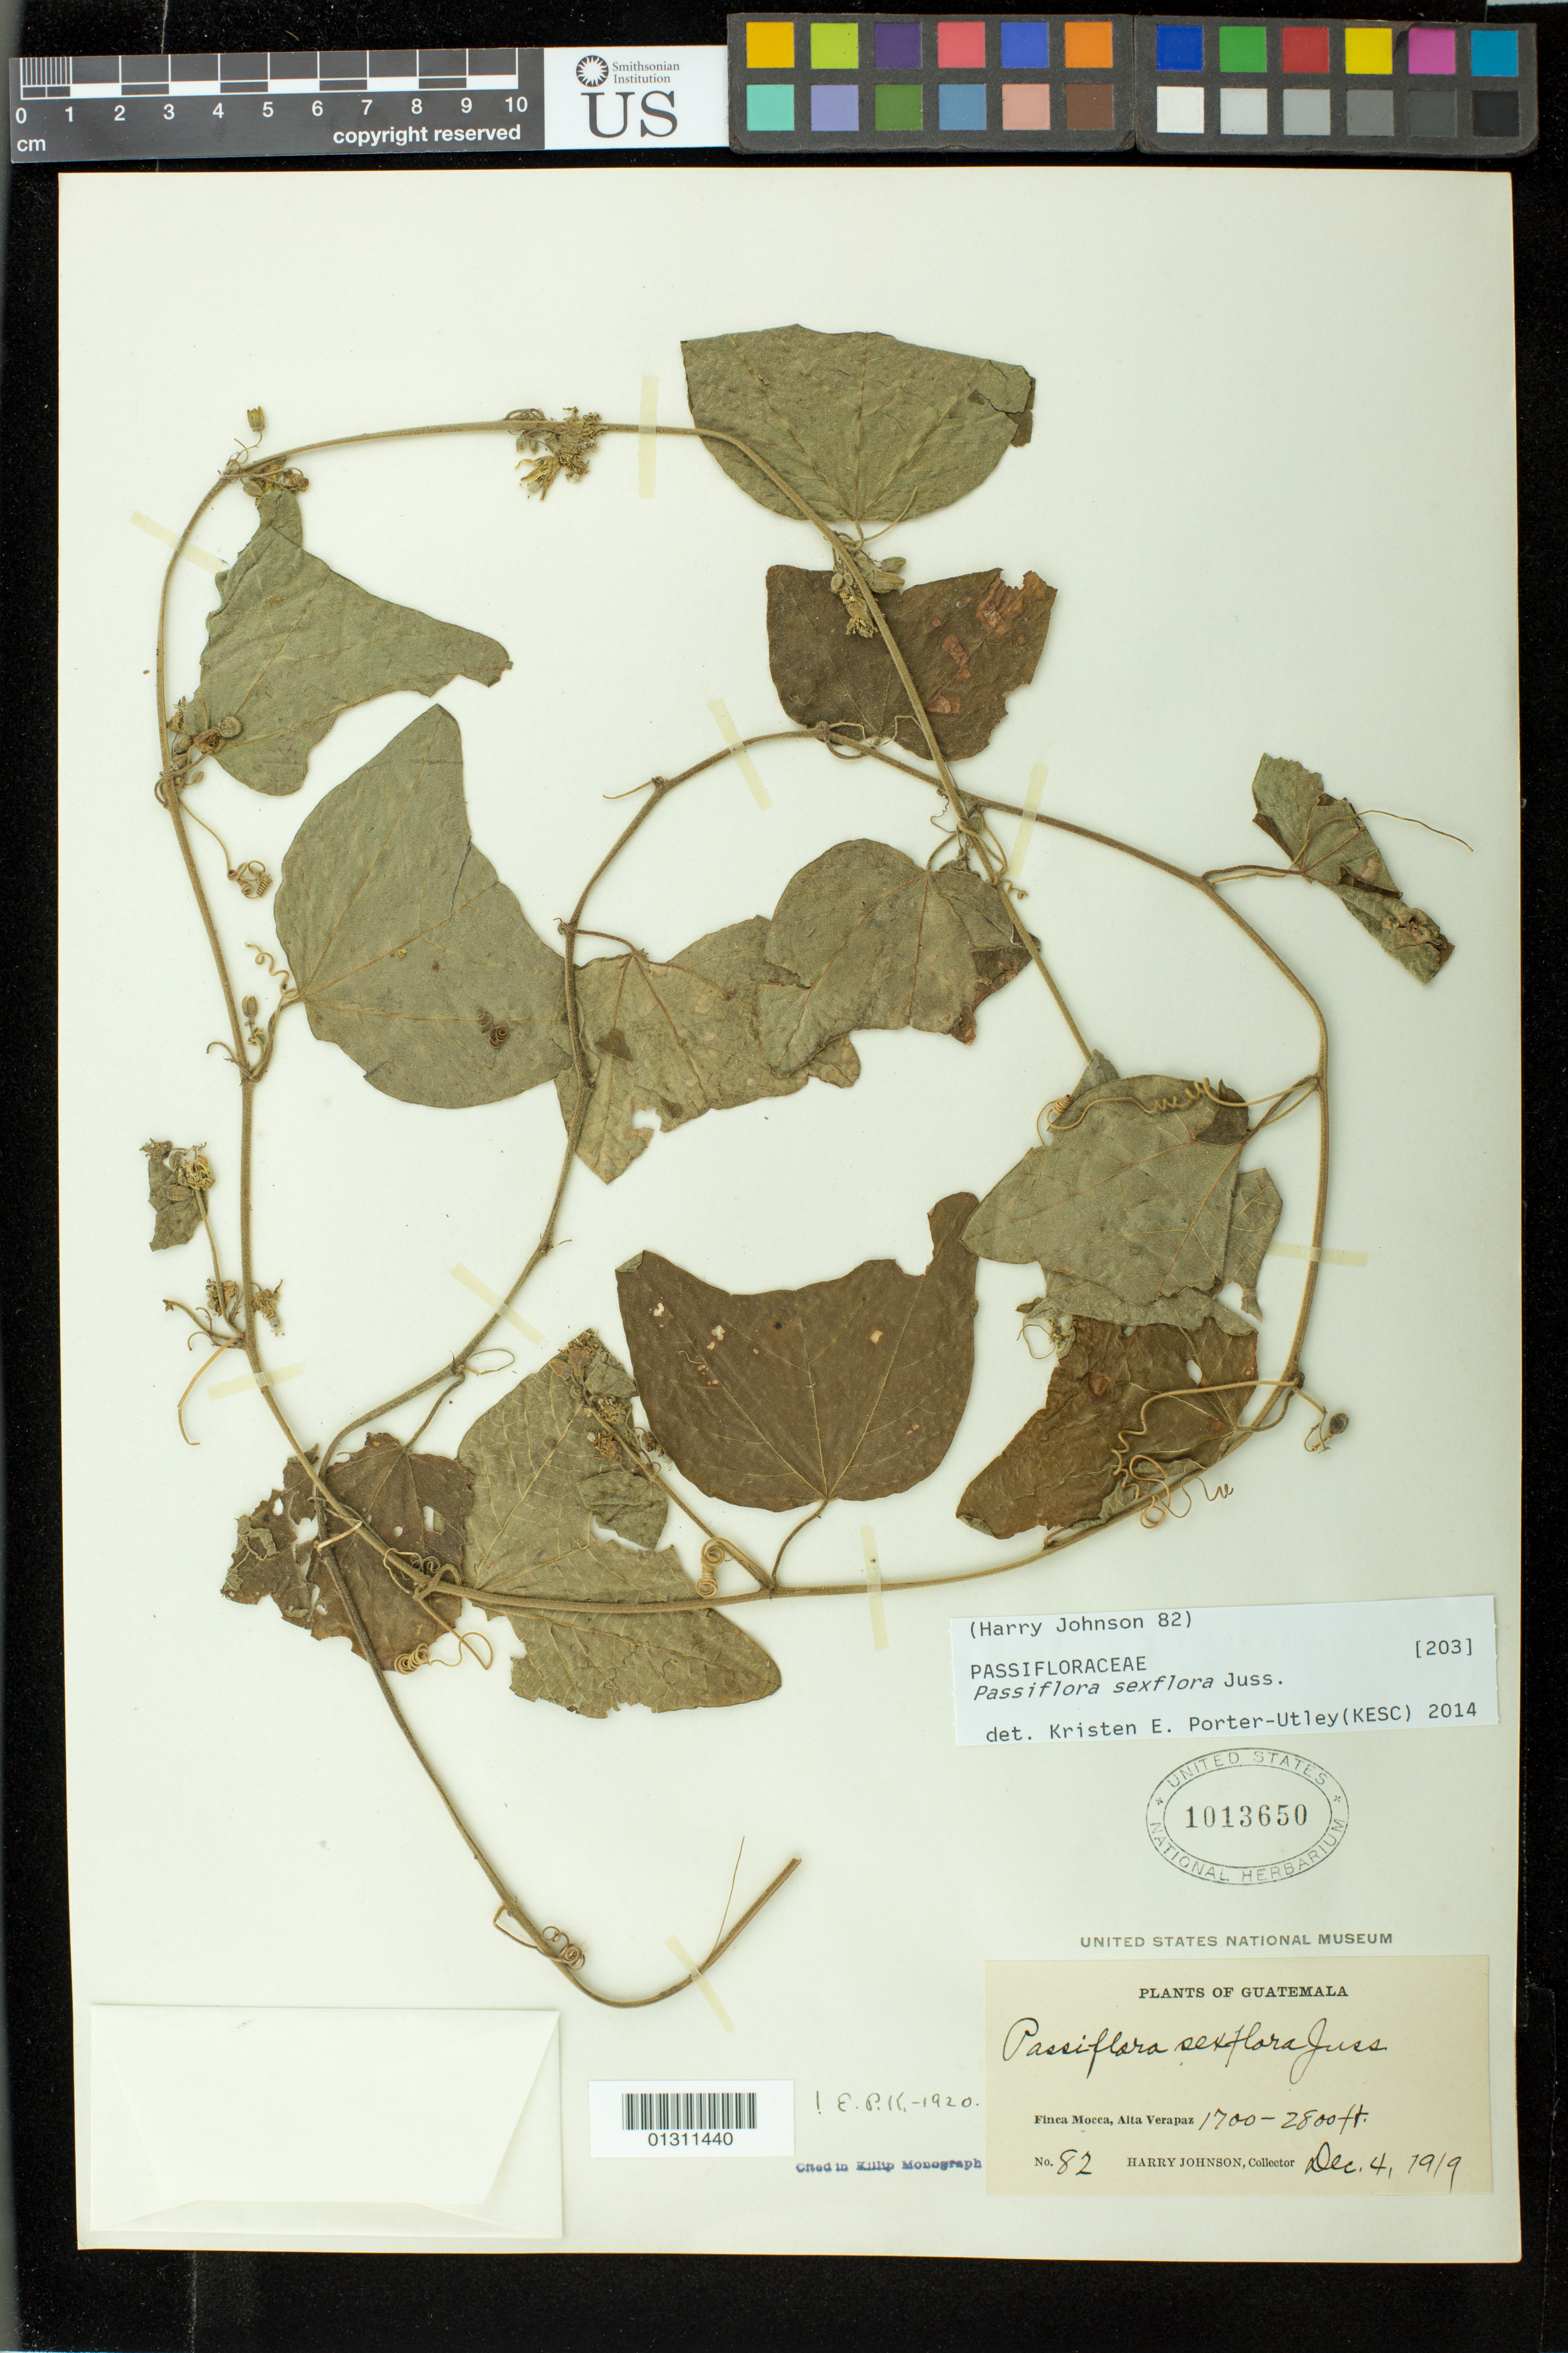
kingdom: Plantae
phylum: Tracheophyta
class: Magnoliopsida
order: Malpighiales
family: Passifloraceae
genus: Passiflora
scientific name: Passiflora sexflora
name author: Juss.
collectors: H. Johnson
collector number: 82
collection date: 1919-12-04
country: Guatemala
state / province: Alta Verapaz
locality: Finca Mocca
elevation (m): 1700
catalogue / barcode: US 1013650